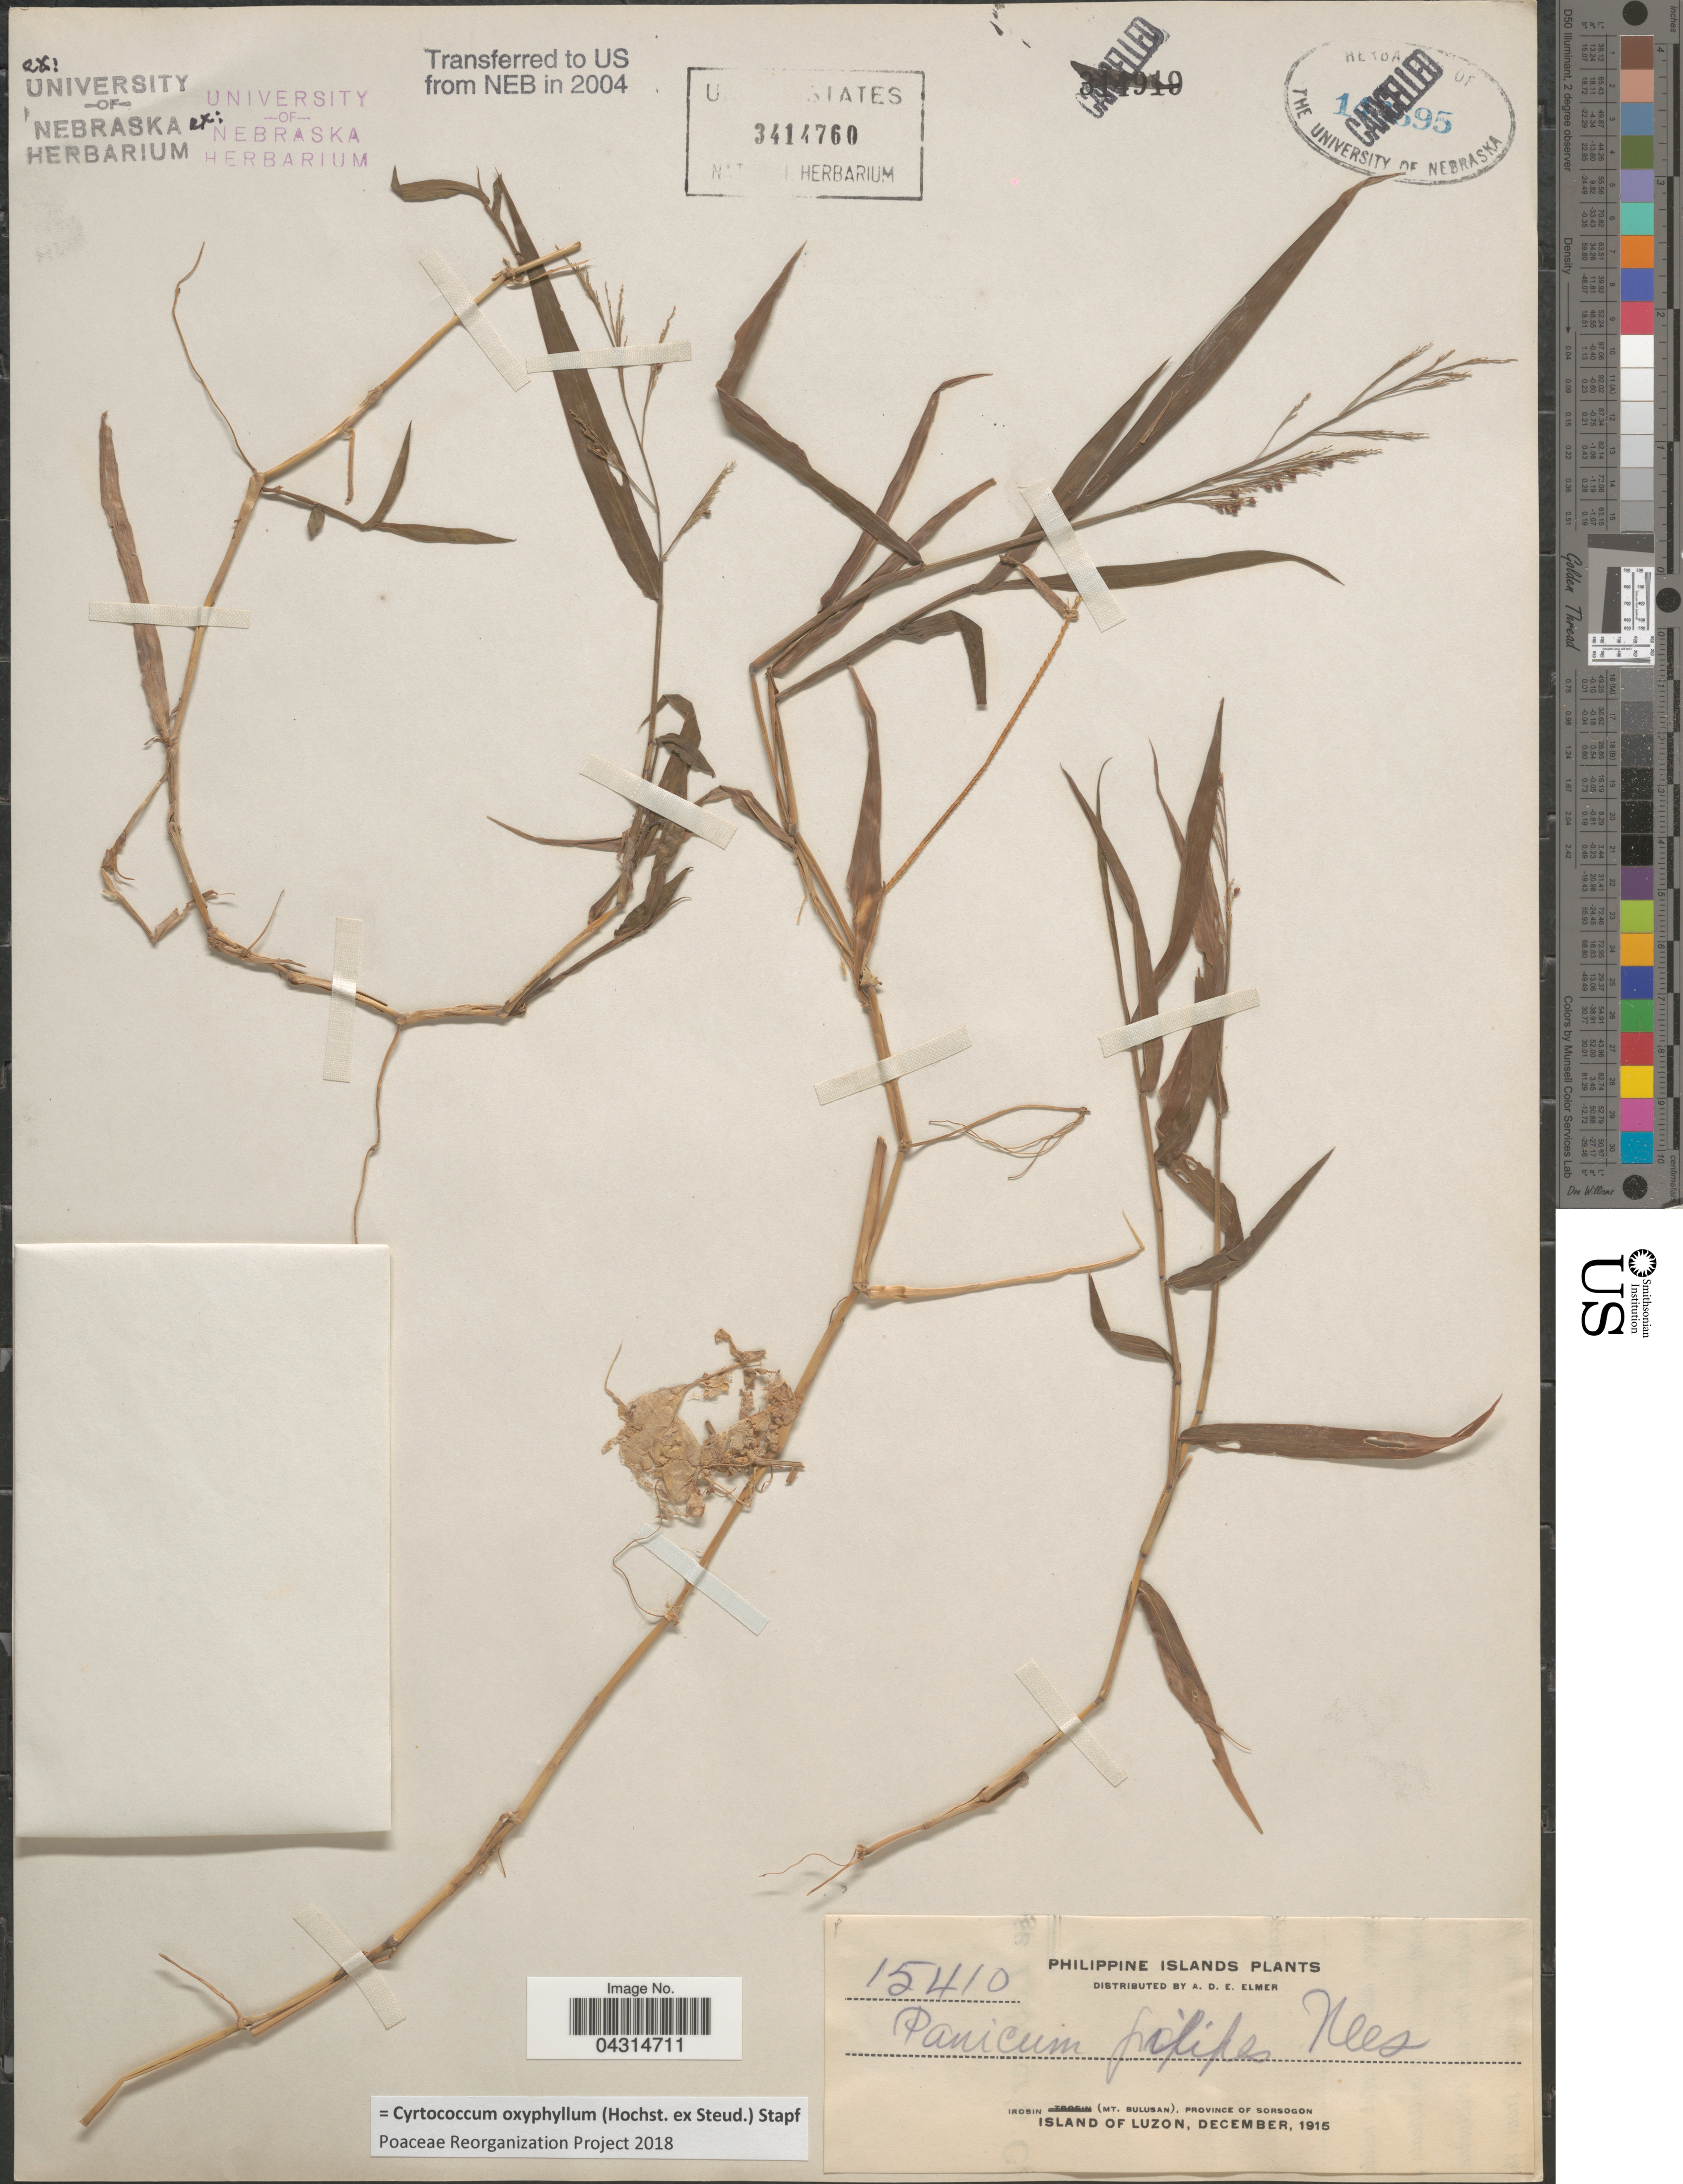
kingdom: Plantae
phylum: Tracheophyta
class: Liliopsida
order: Poales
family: Poaceae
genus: Cyrtococcum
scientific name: Cyrtococcum oxyphyllum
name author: (Steud.) Stapf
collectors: A. D. E. Elmer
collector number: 15410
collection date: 1915-12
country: Philippines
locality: Irosin (Mt. Bulusan), Province of Sorsogon, Island of Luzon.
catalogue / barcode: US 3414760